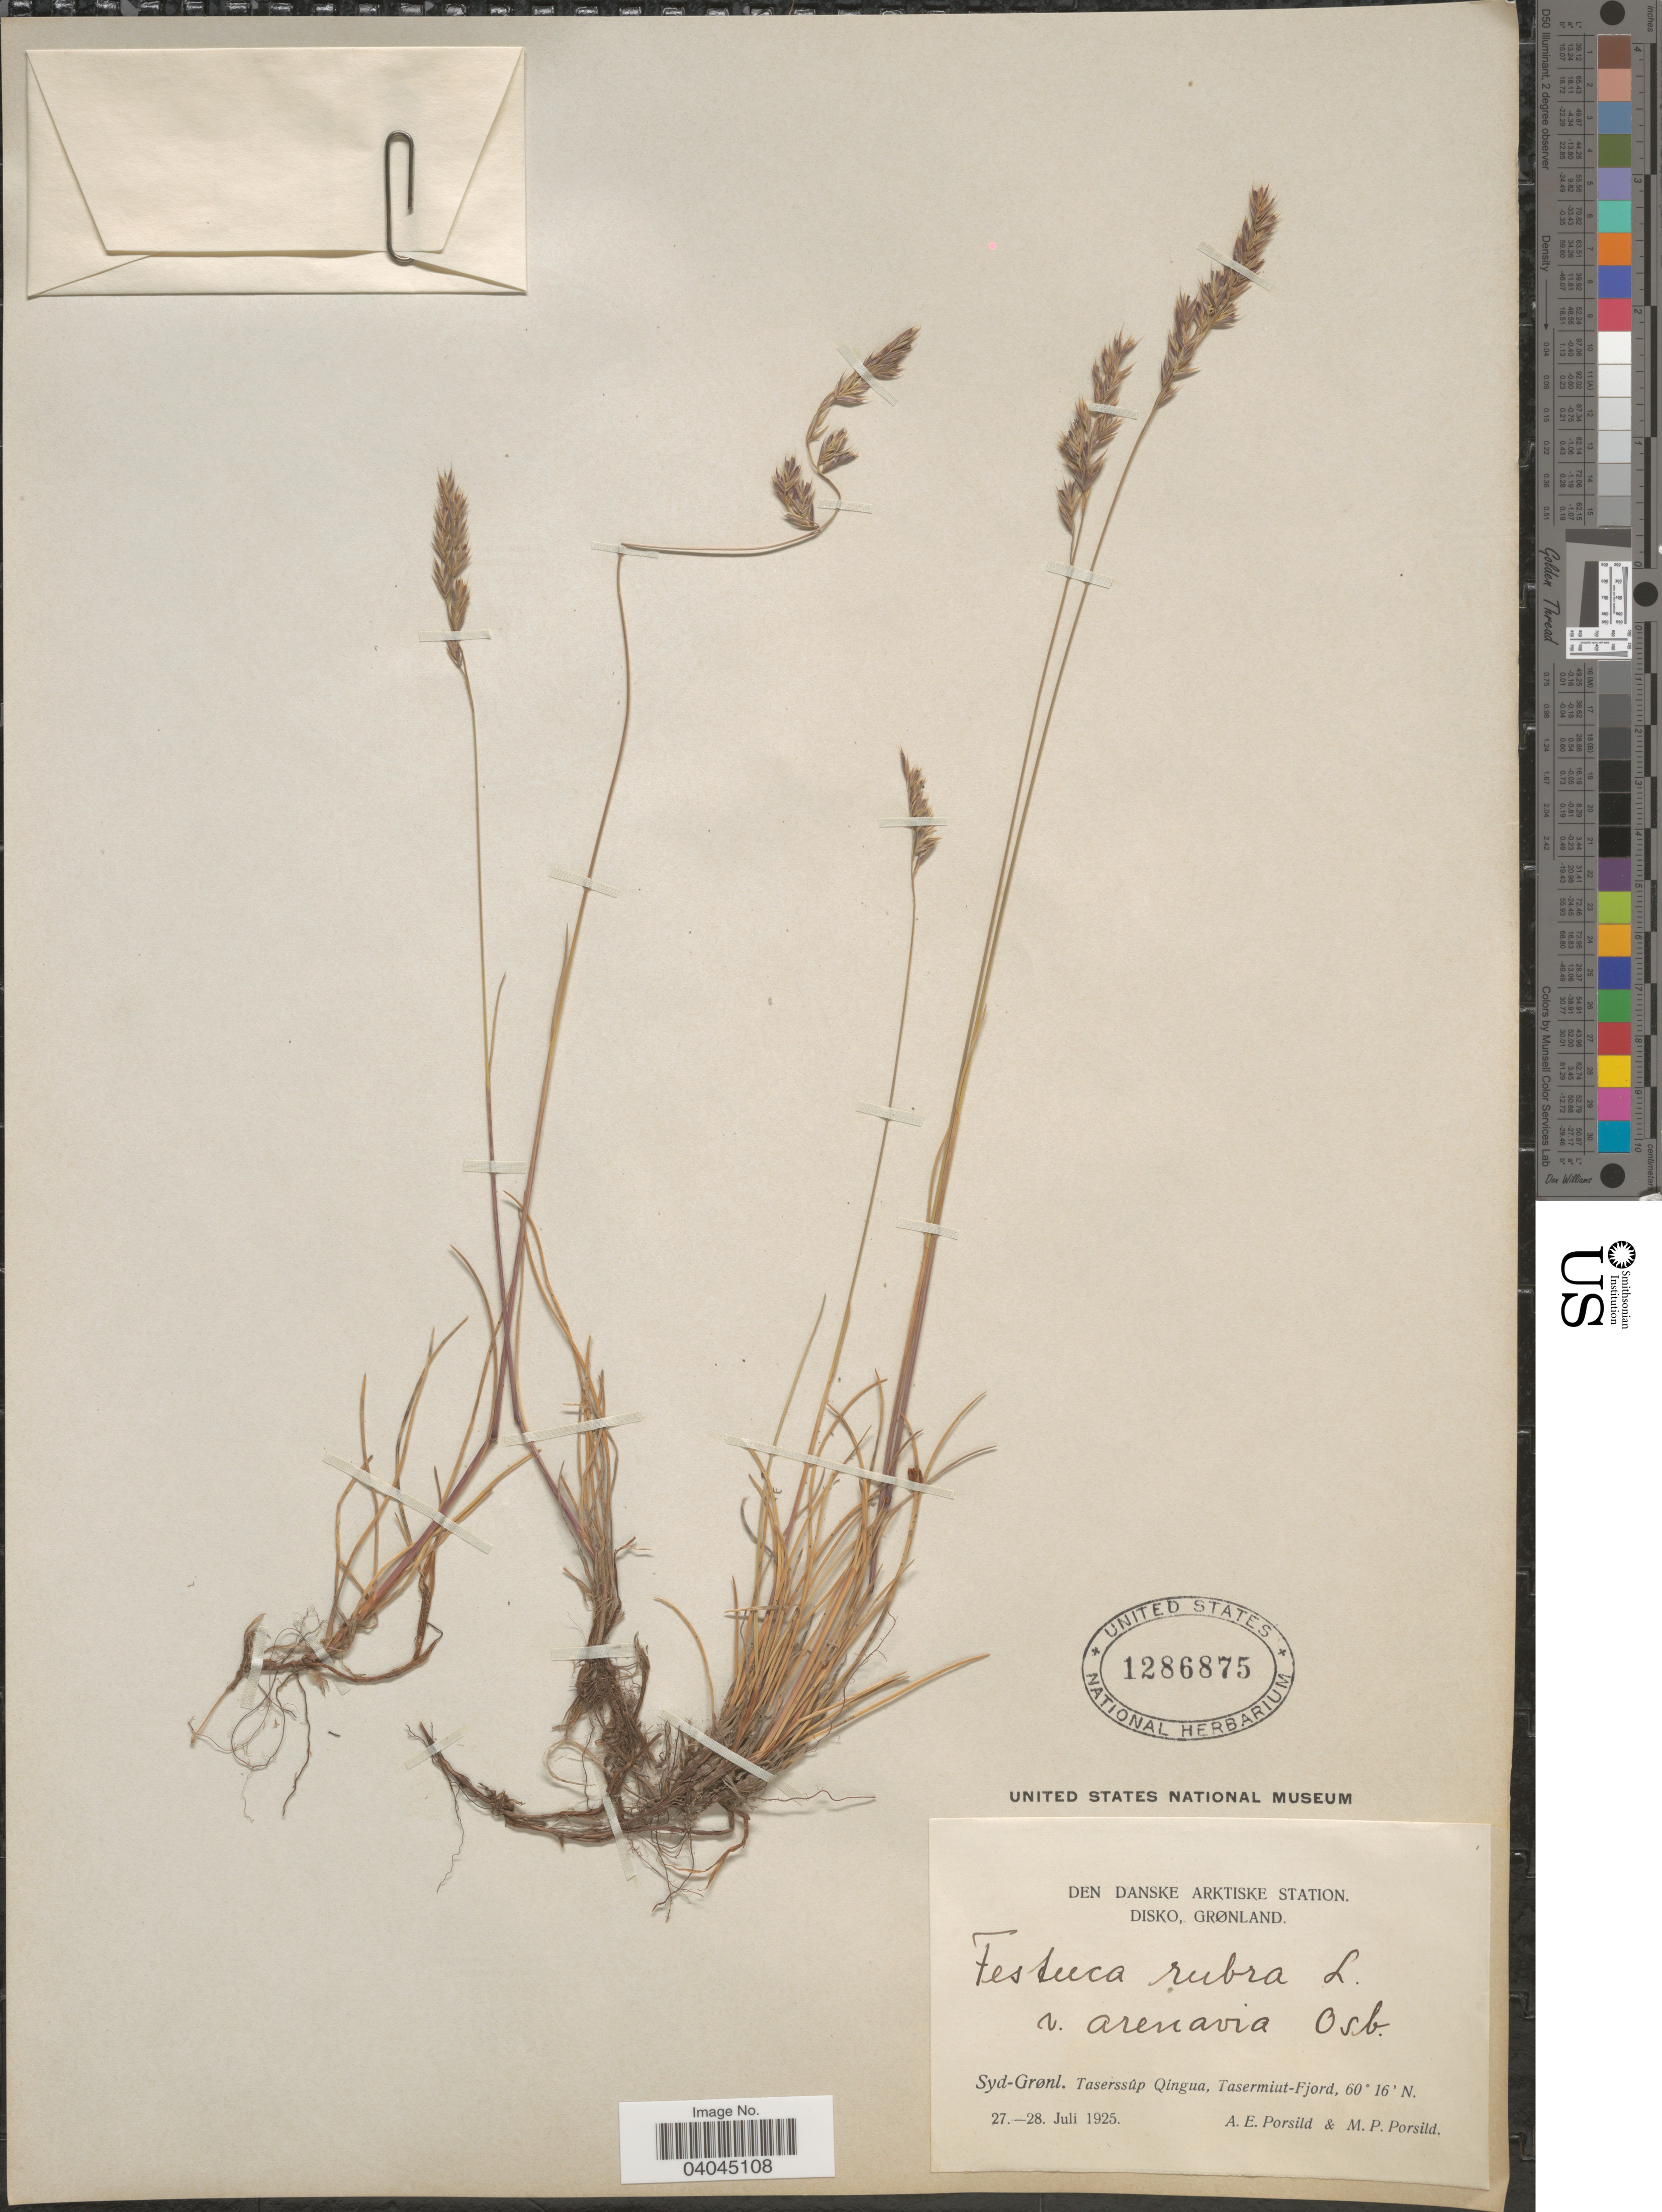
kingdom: Plantae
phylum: Tracheophyta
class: Liliopsida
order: Poales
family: Poaceae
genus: Festuca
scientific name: Festuca rubra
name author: L.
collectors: A. E. Porsild & M. P. Porsild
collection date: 1925-07-27/1925-07-28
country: Greenland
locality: Den Danske Arktiske Station. Disko. Grønland. Syd-Grønl. Taserssûp Qingua, Tasermint-Fjord.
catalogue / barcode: US 1286875